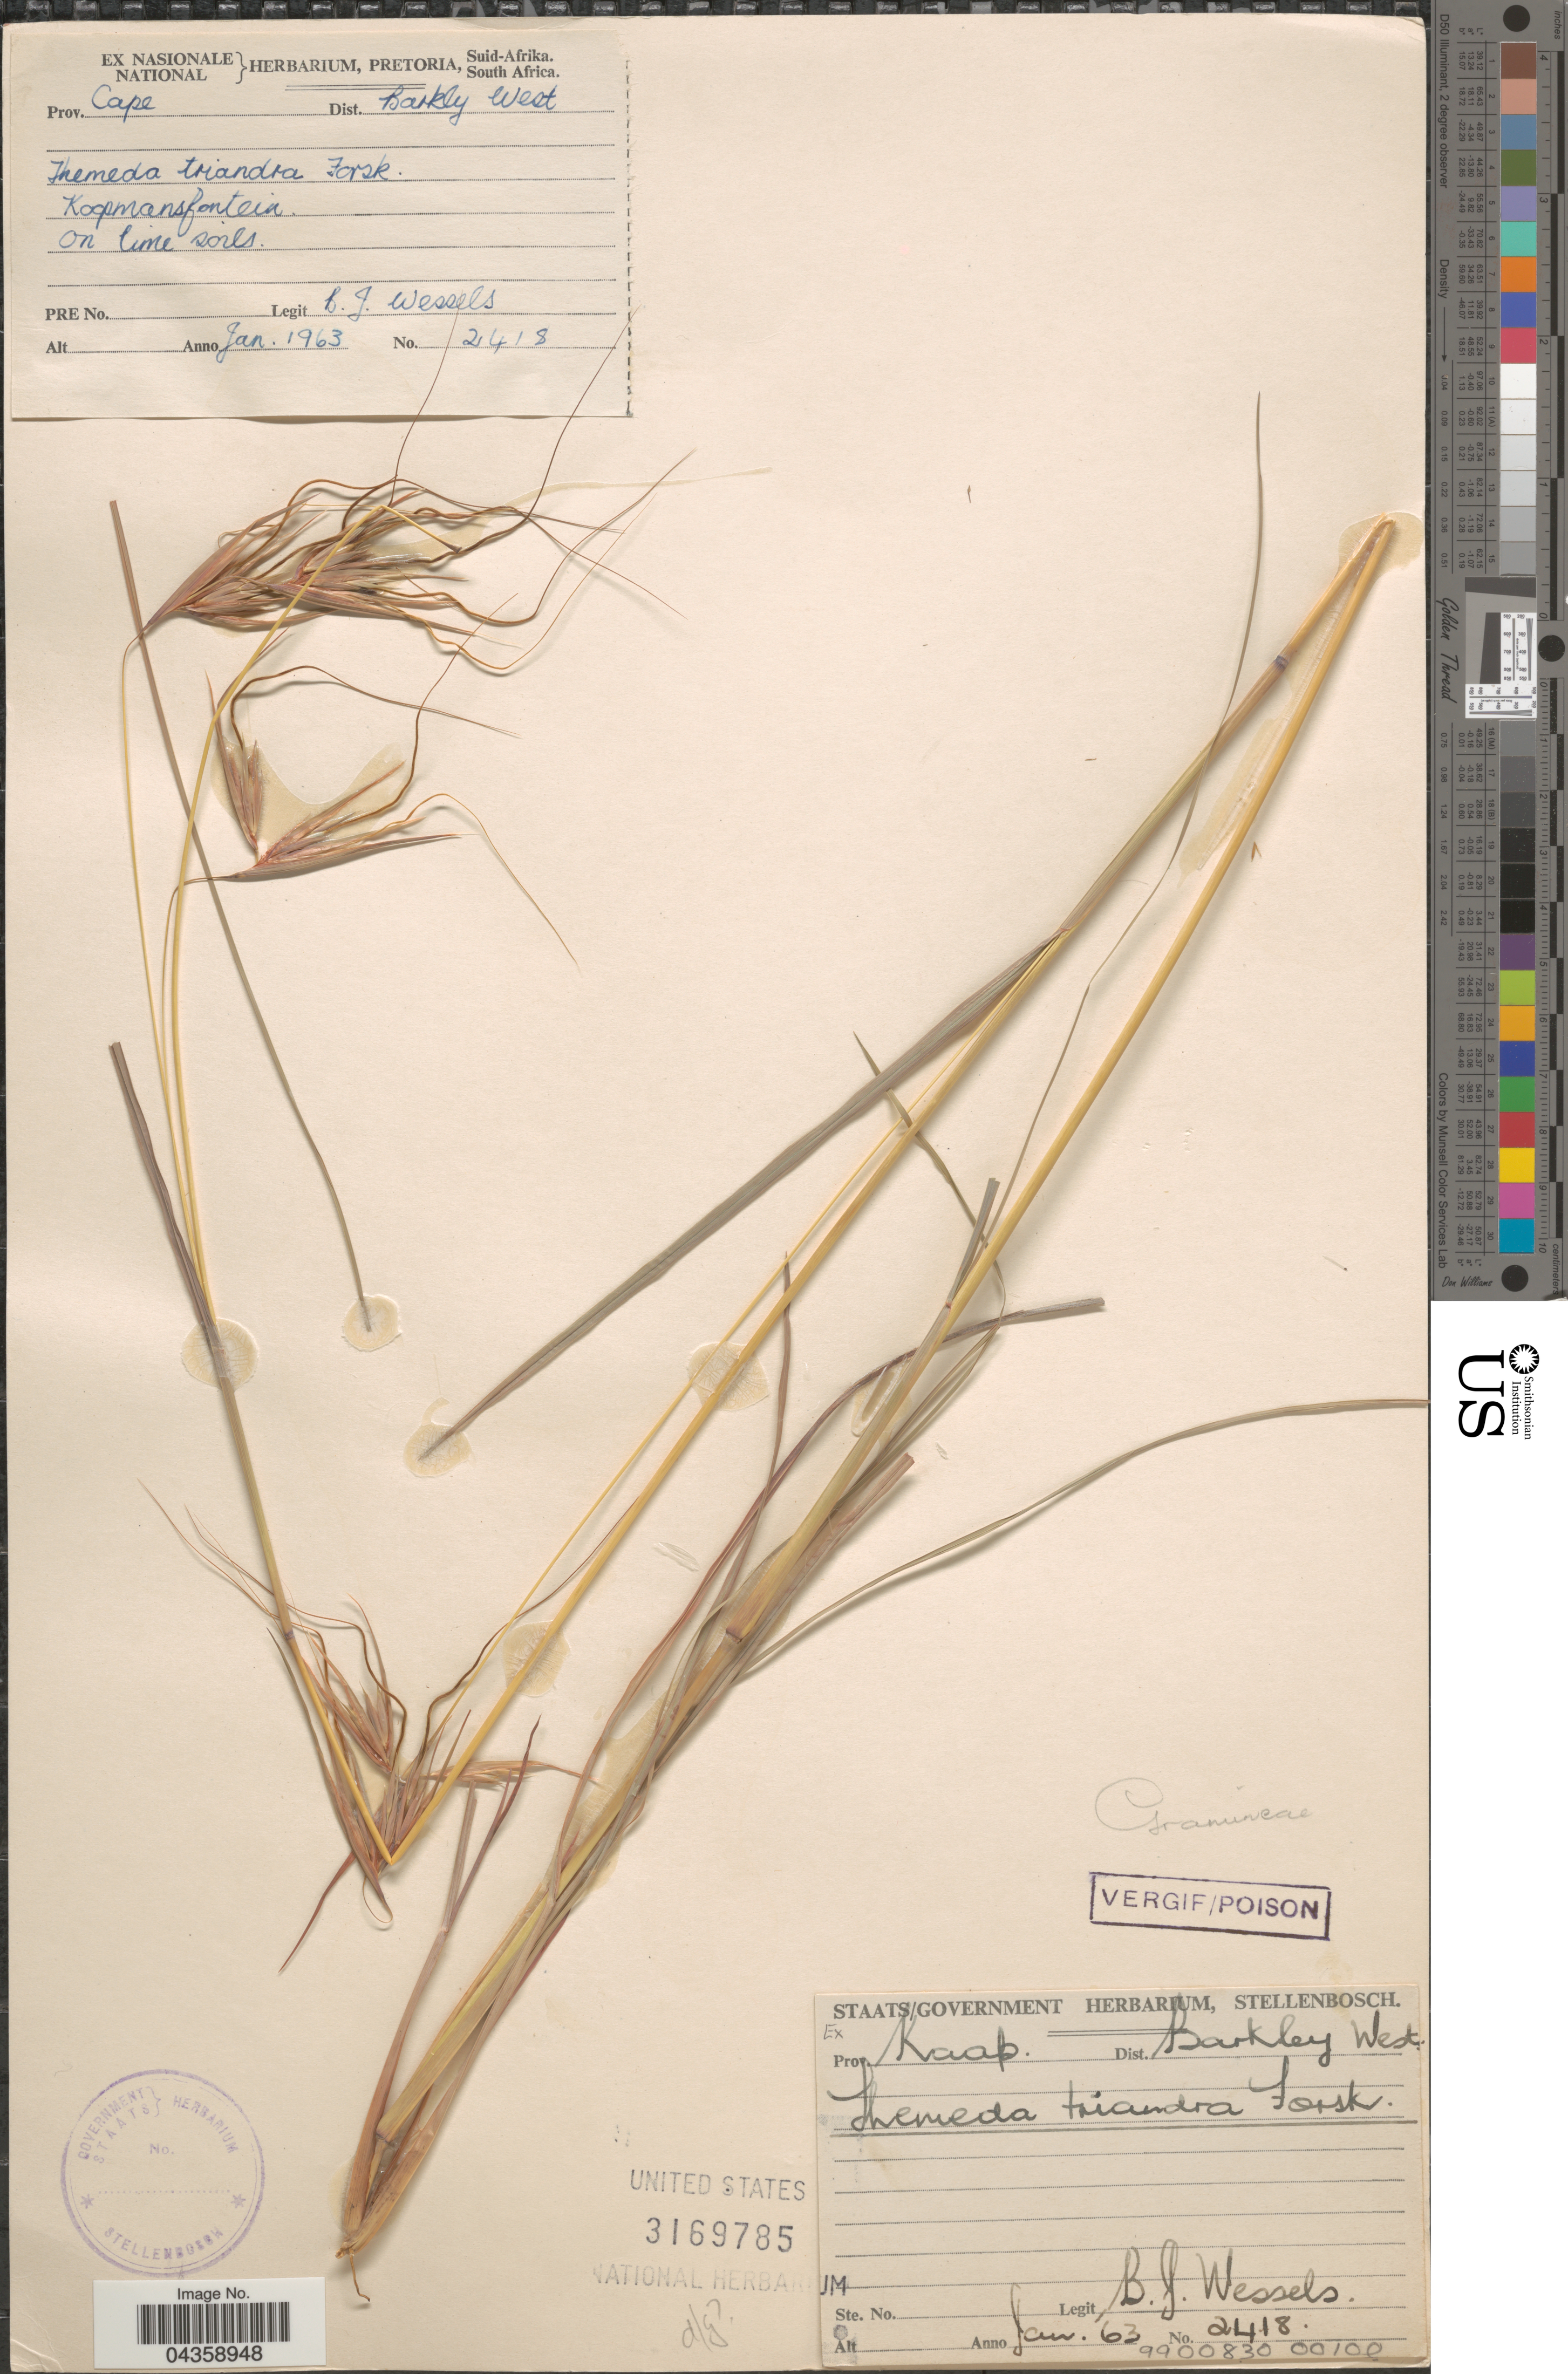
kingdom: Plantae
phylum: Tracheophyta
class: Liliopsida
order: Poales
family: Poaceae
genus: Themeda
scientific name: Themeda triandra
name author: Forssk.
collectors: B. Wessels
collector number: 2418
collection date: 1963-01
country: South Africa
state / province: Western Cape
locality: Prov. Kaap. Dist. Barkley West. Koopmansfontein.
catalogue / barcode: US 3169785